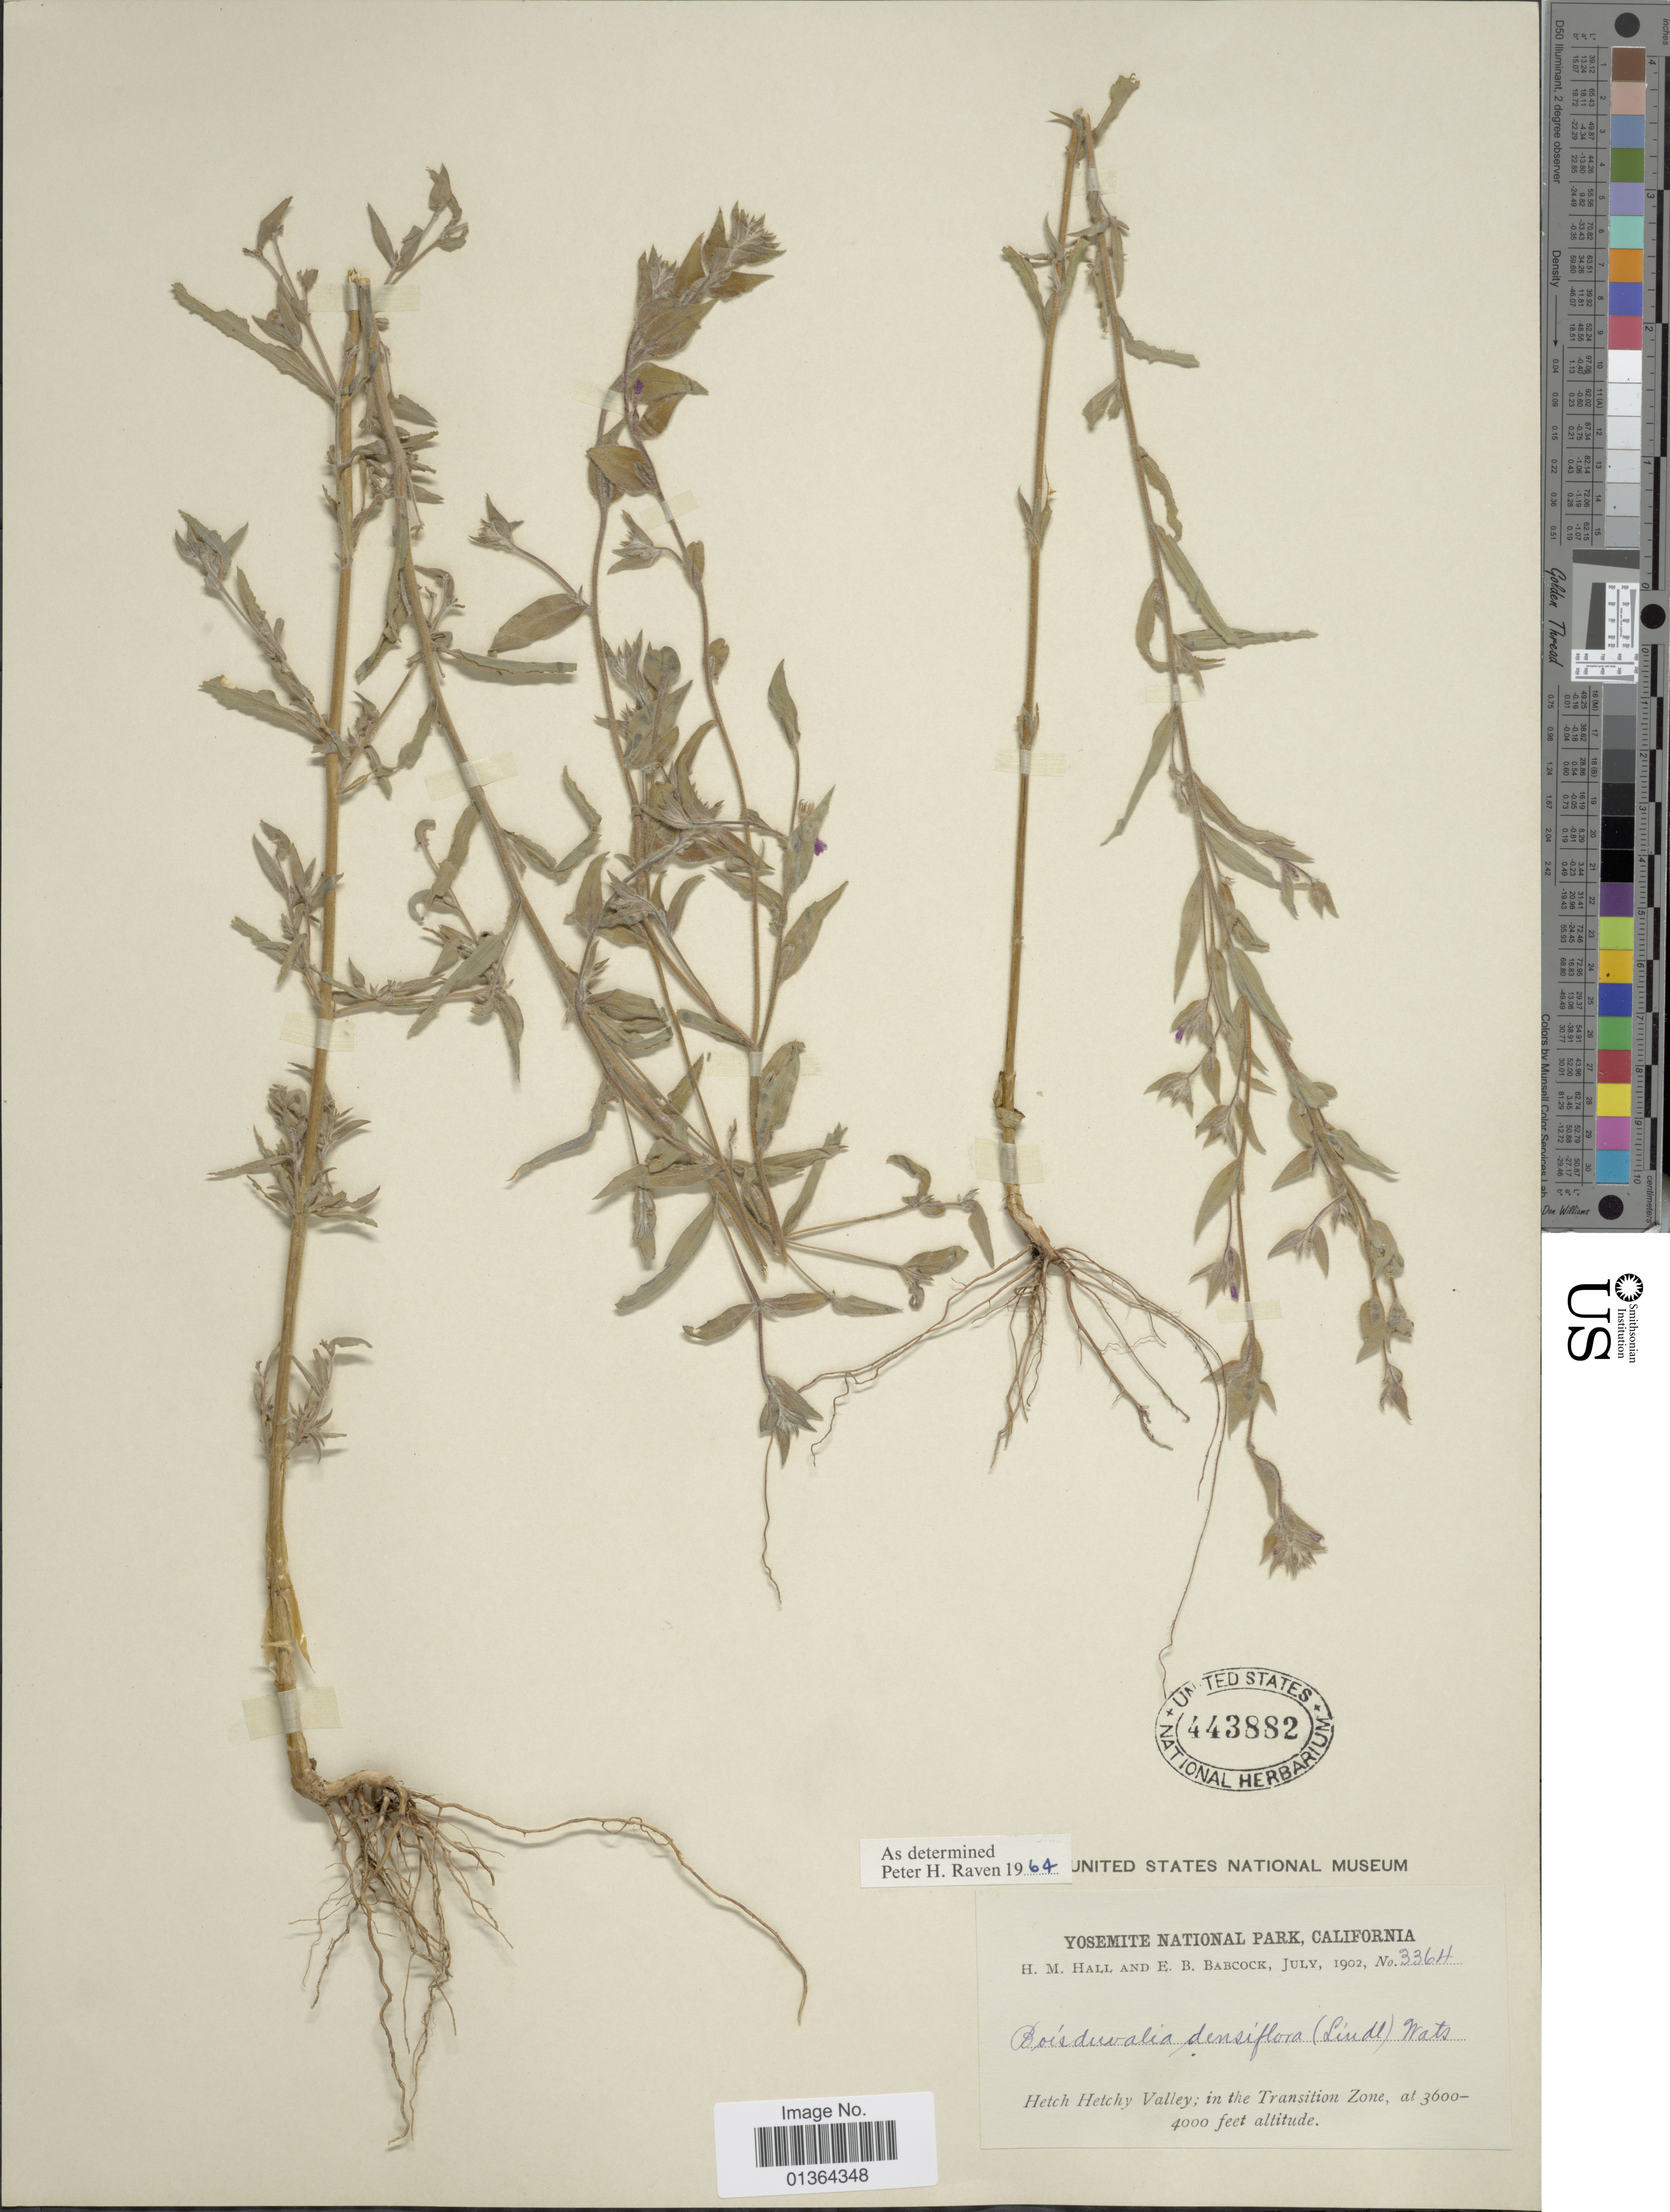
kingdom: Plantae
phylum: Tracheophyta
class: Magnoliopsida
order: Myrtales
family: Onagraceae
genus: Epilobium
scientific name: Epilobium densiflorum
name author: (Lindl.) Hoch & P.H. Raven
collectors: H. M. Hall & E. B. Babcock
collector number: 3364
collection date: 1902-07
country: United States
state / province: California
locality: Yosmite National Park, Hetch Hetchy Valley; in the Transition Zone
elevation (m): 1097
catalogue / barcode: US 443882